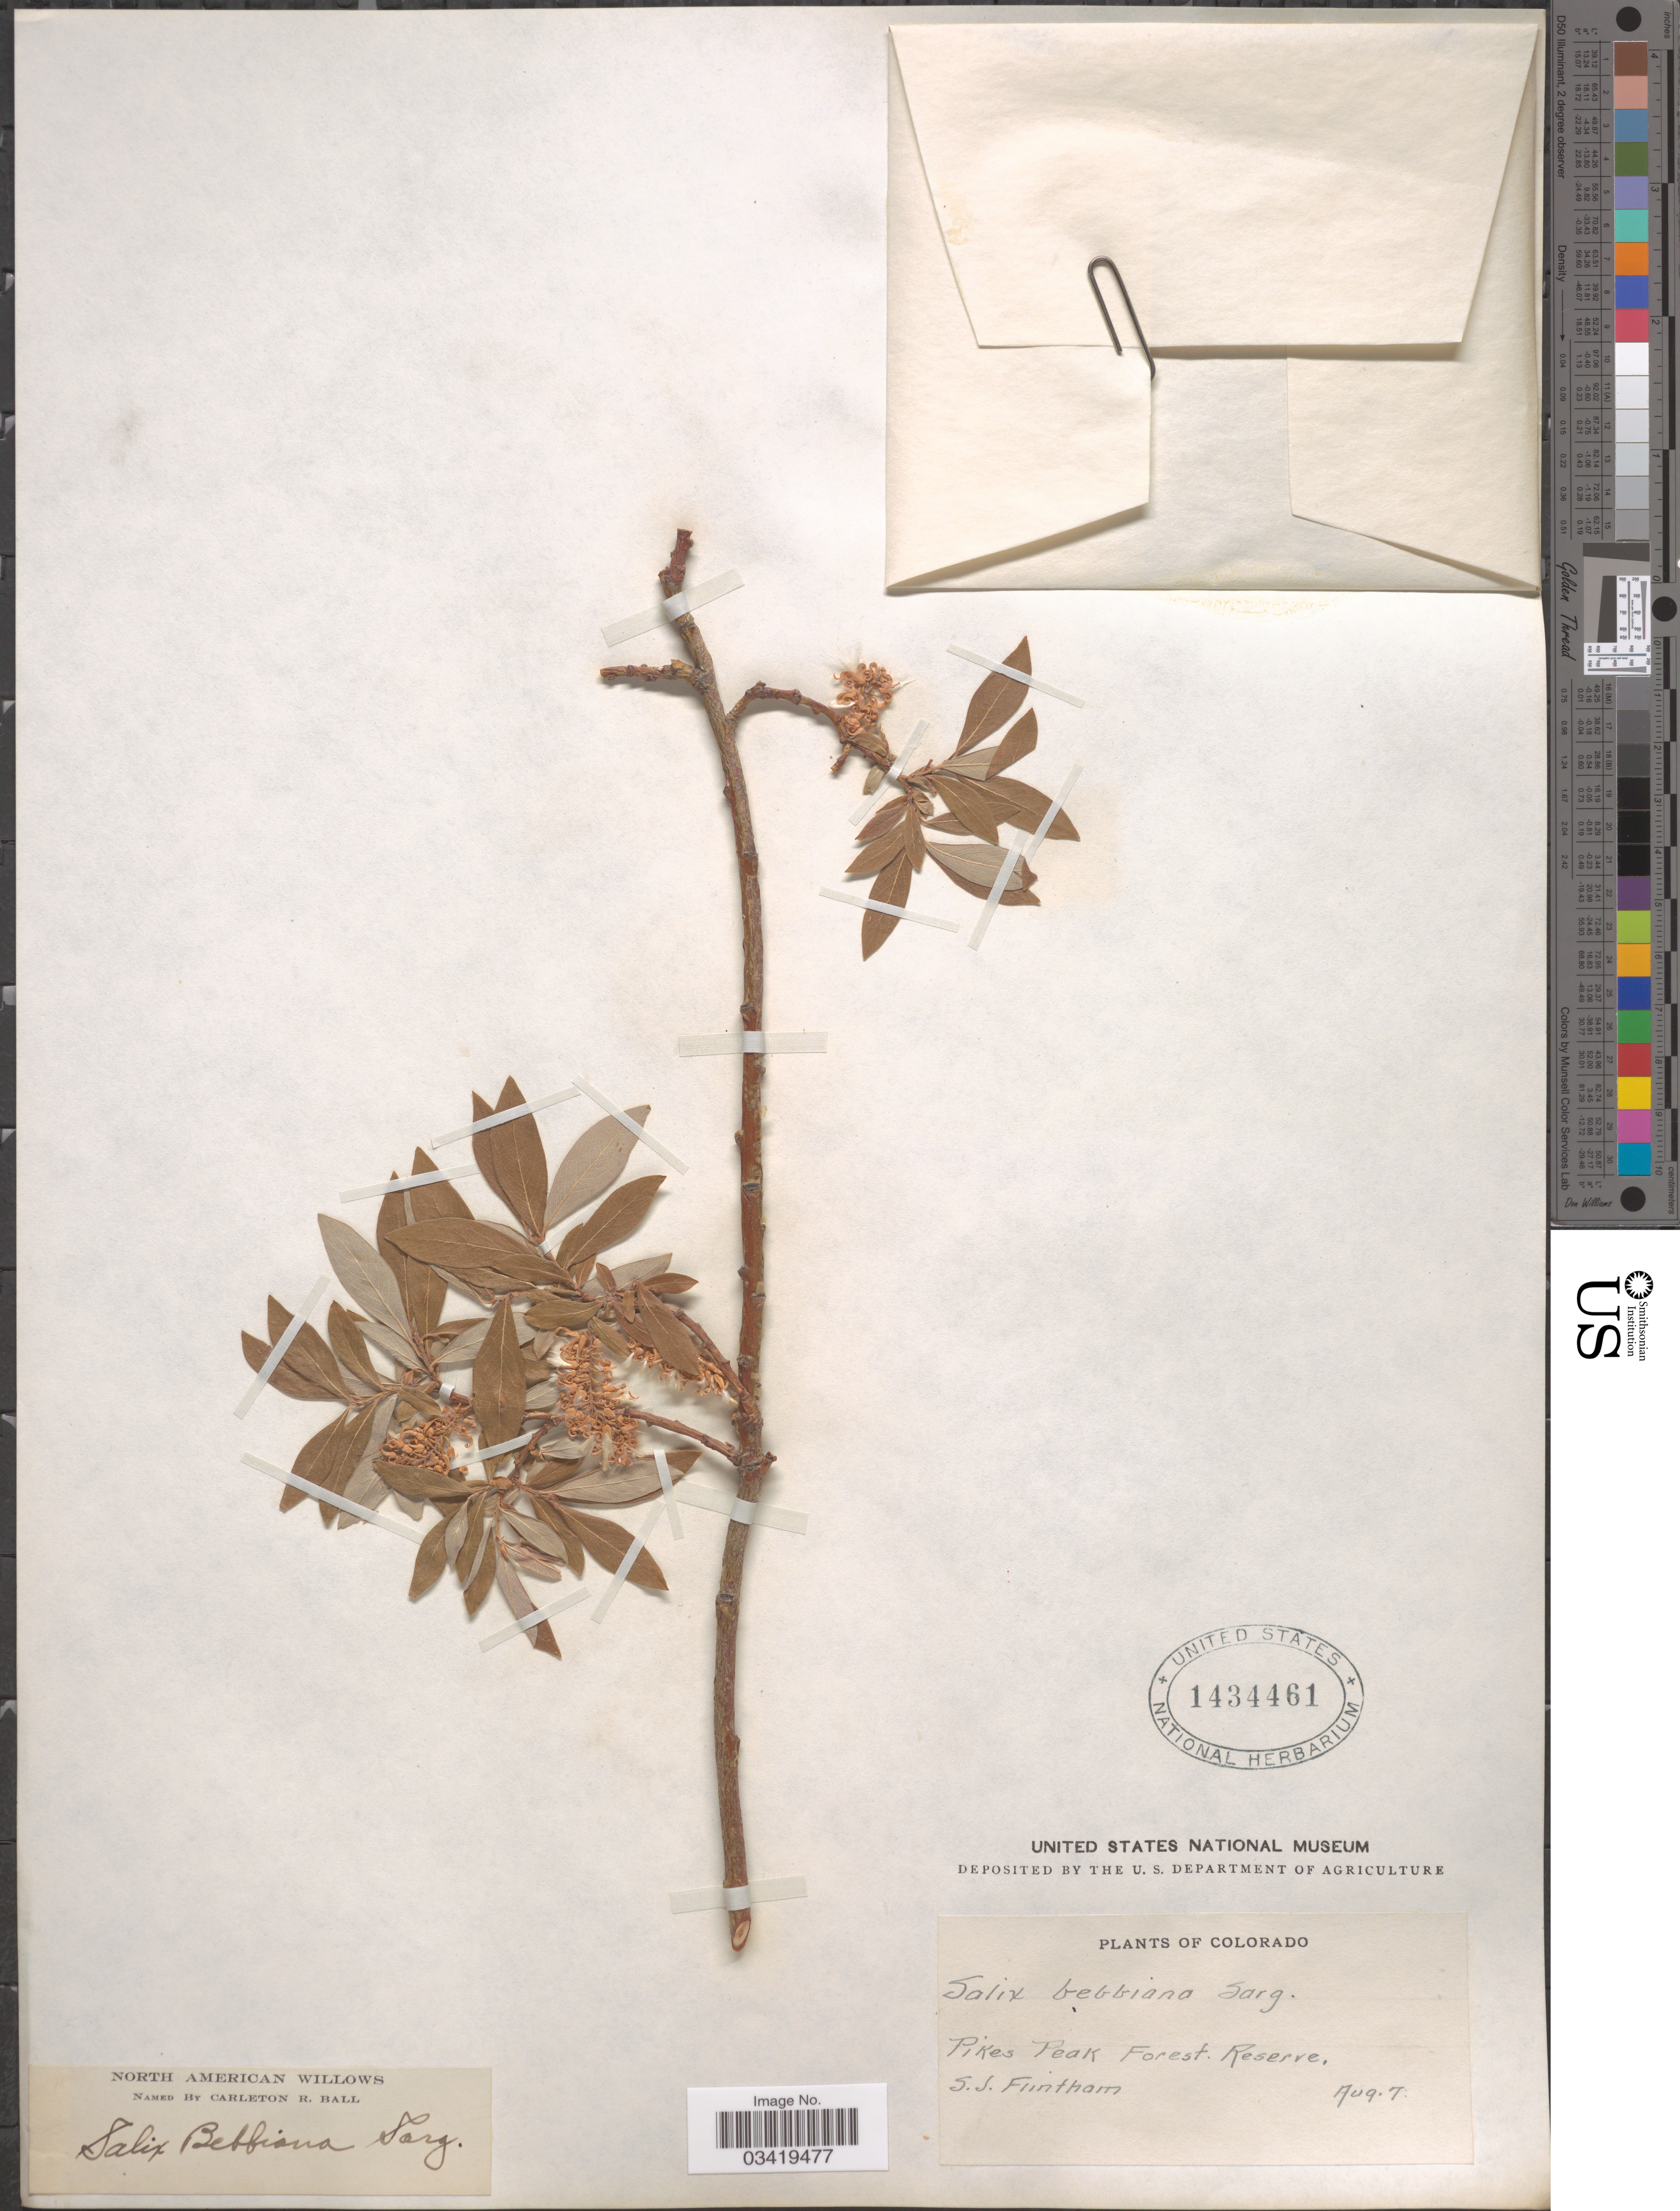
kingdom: Plantae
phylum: Tracheophyta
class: Magnoliopsida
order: Malpighiales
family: Salicaceae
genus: Salix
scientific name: Salix bebbiana var. perrostrata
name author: Sarg.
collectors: S. Flintham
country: United States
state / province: Colorado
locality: Pikes Peak Forest Reserve.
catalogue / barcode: US 1434461